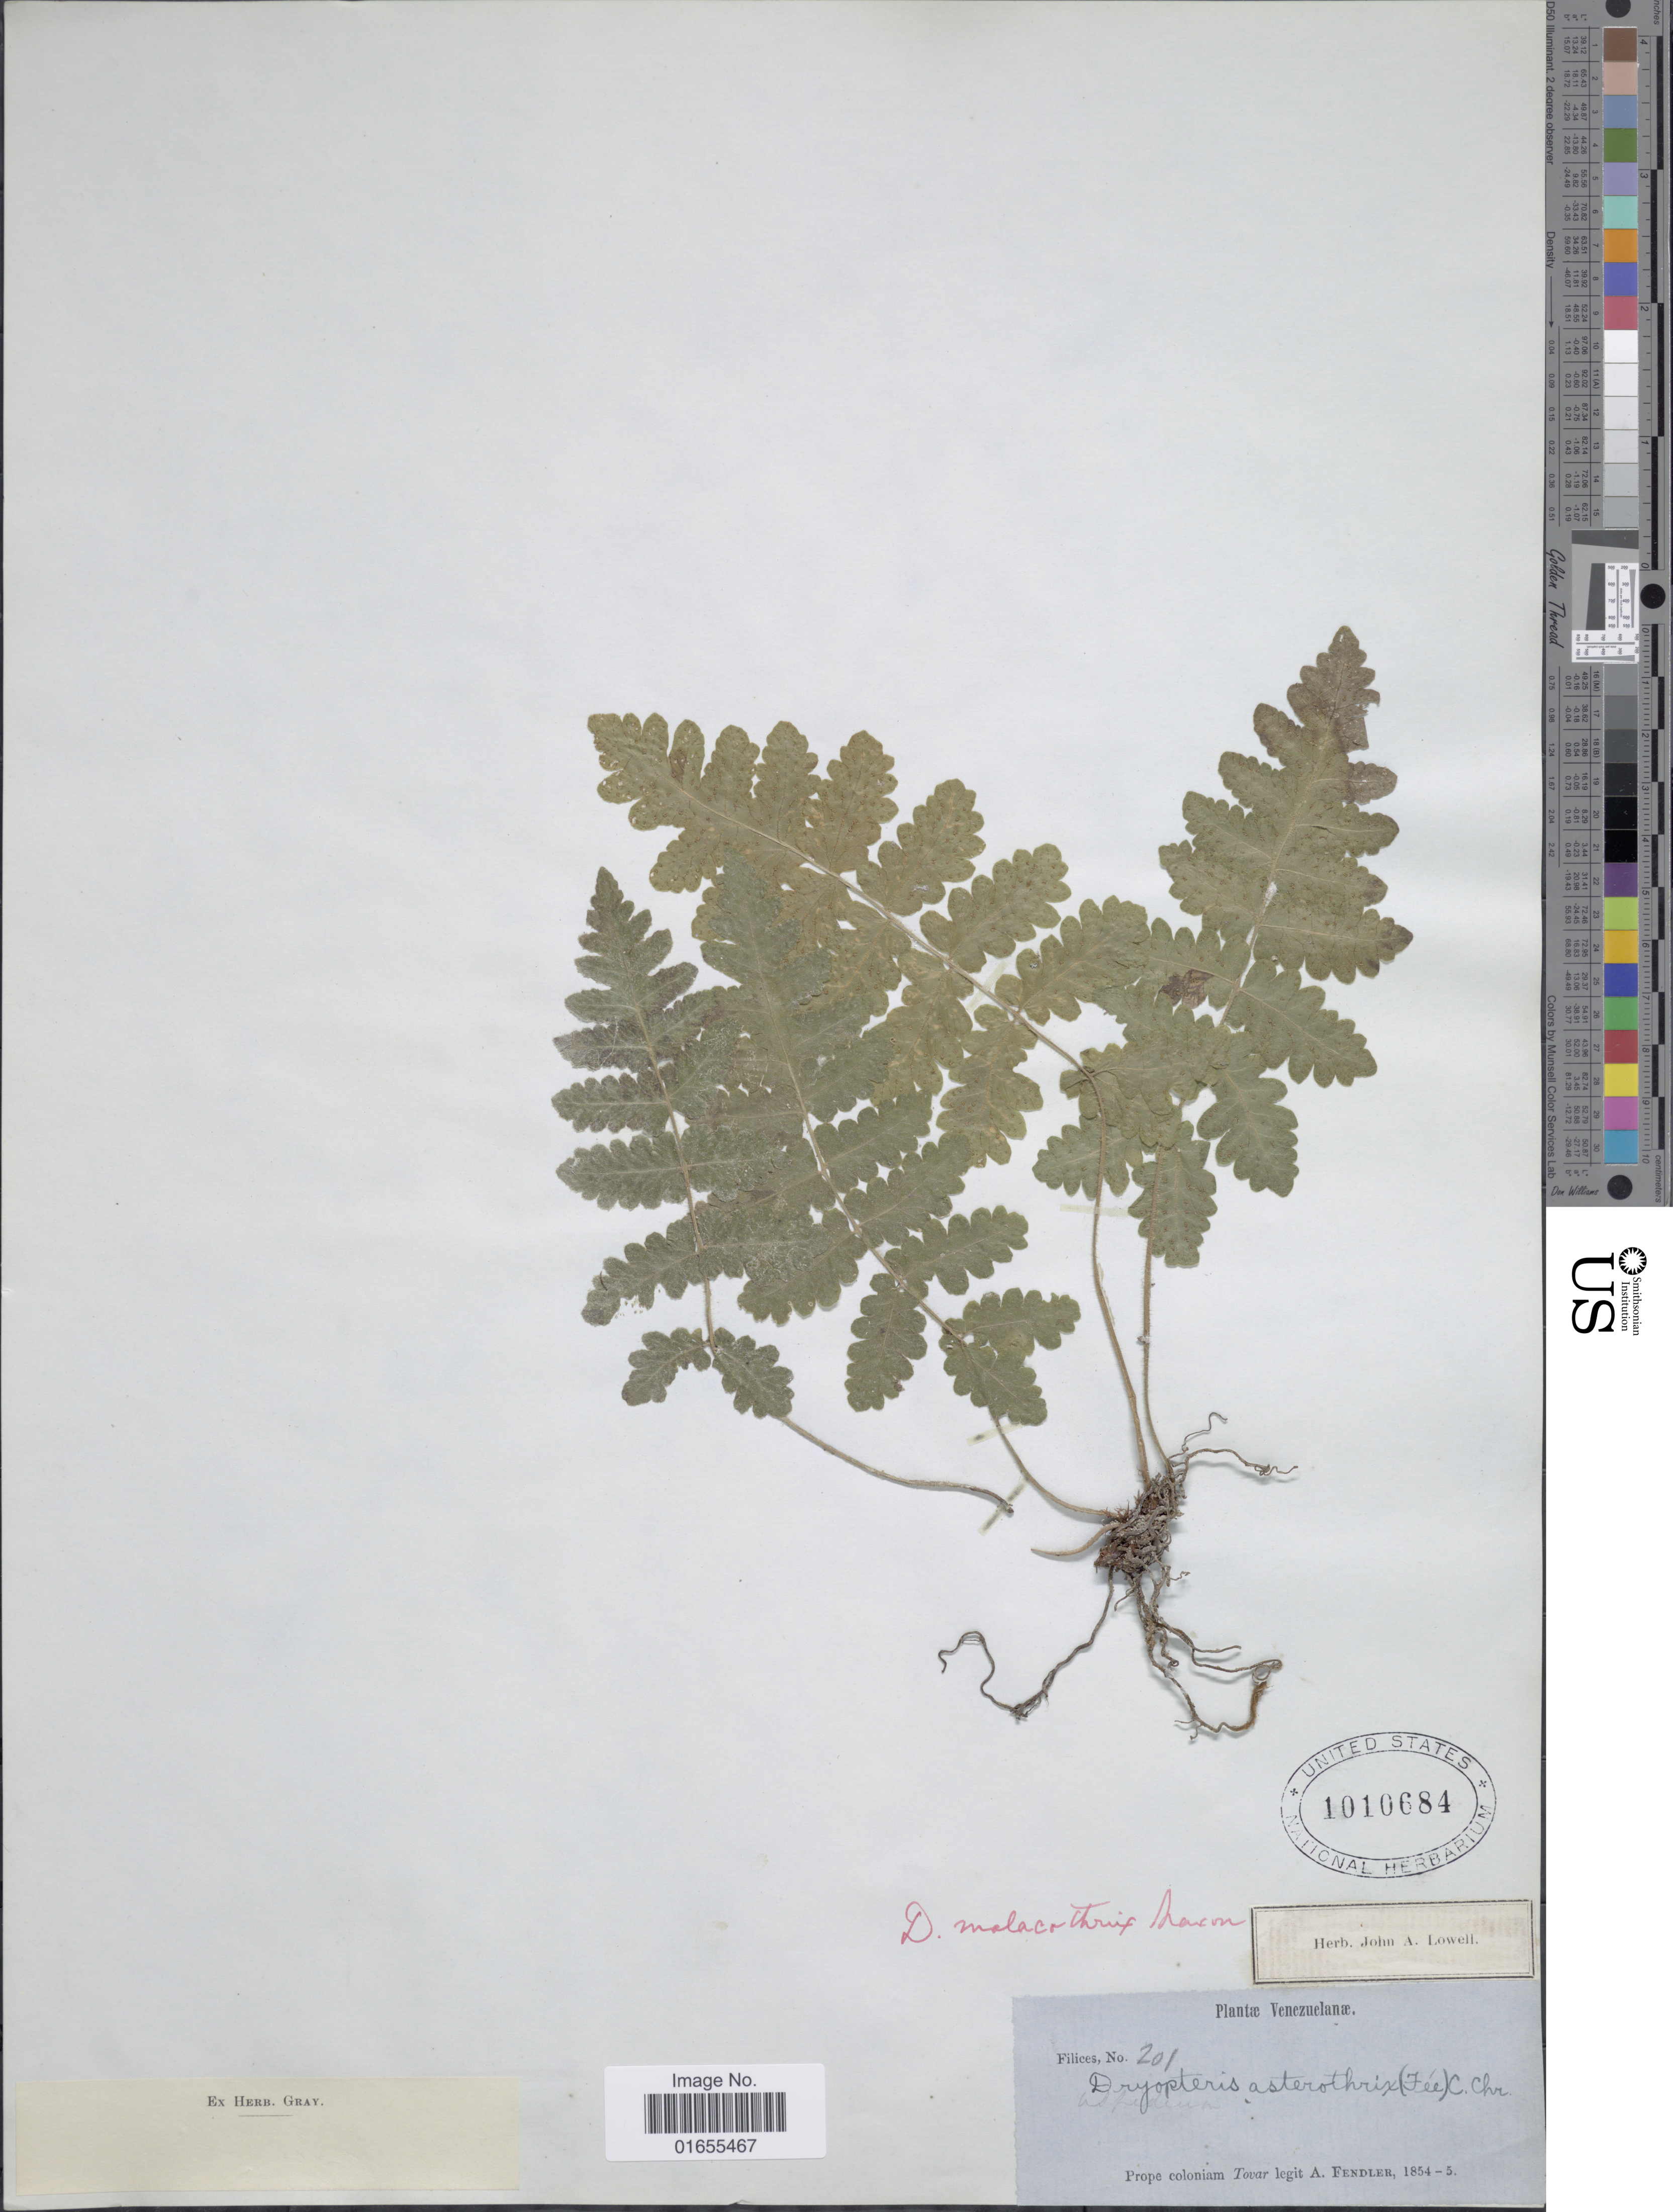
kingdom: Plantae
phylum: Tracheophyta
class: Polypodiopsida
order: Polypodiales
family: Thelypteridaceae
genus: Goniopteris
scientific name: Goniopteris pellita (Willd.) comb. nov., ined 2015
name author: (Willd.)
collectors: A. Fendler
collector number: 201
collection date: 1854/1855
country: Venezuela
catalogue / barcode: US 1010684